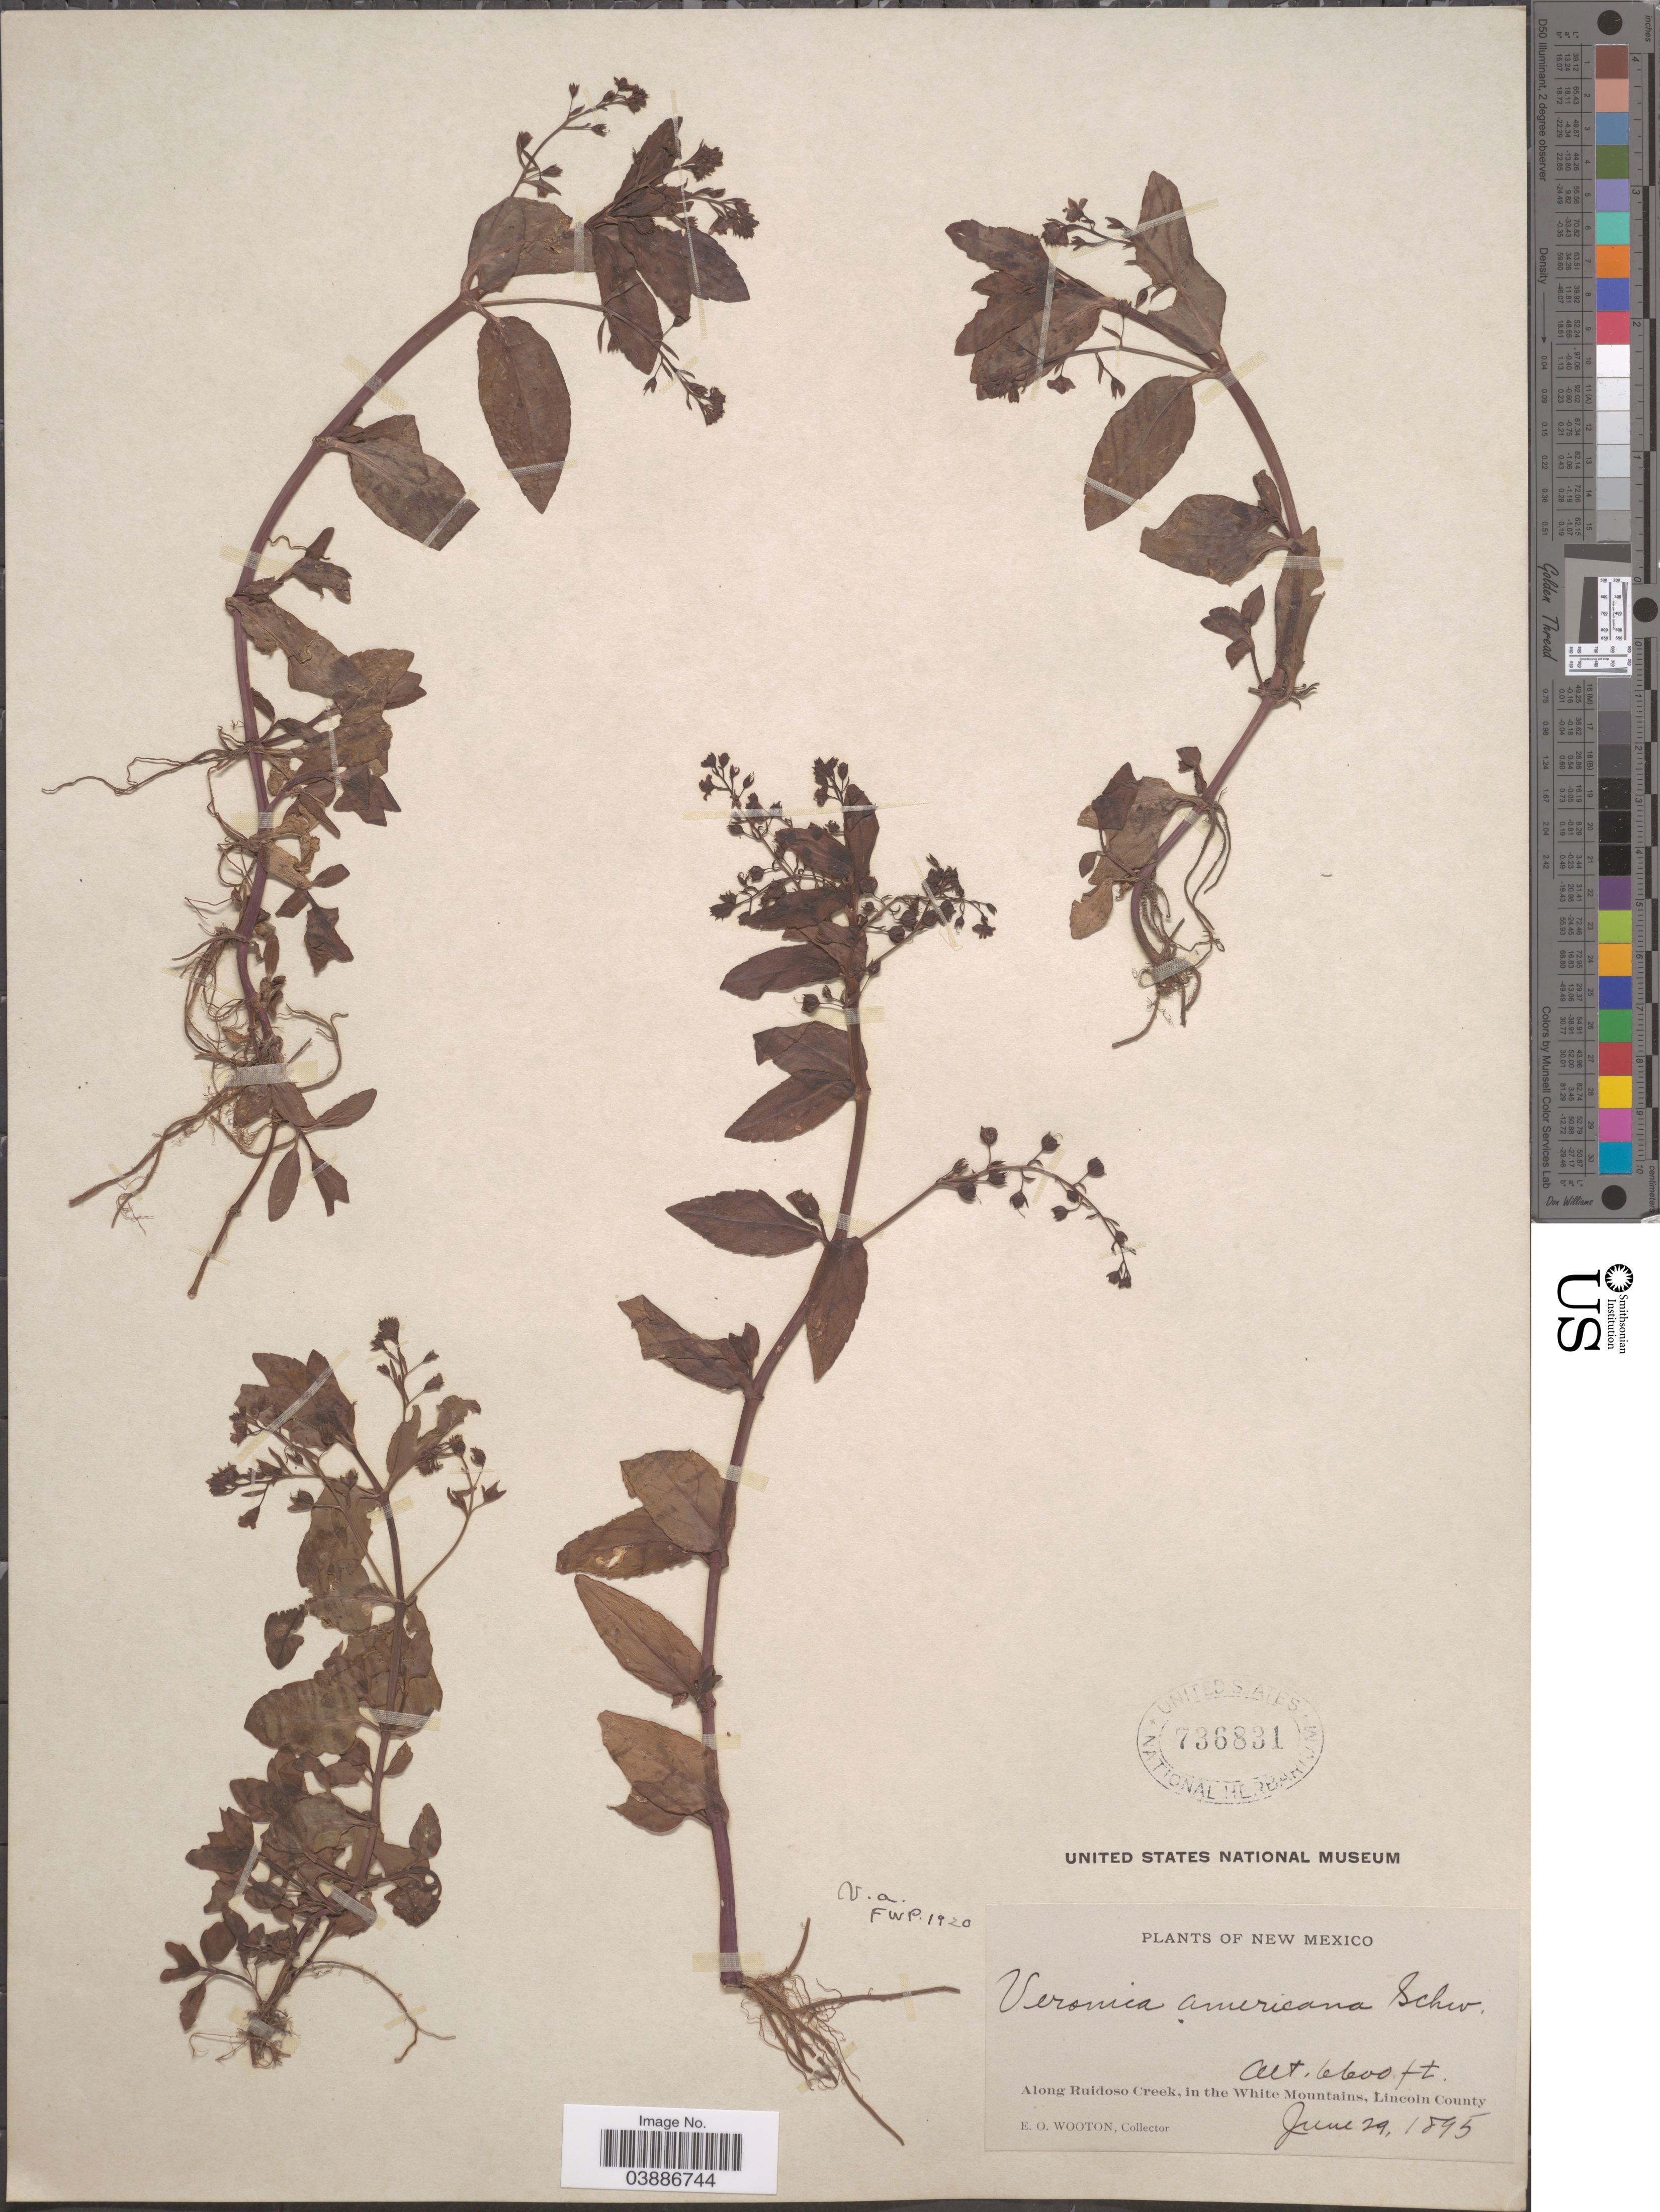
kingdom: Plantae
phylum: Tracheophyta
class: Magnoliopsida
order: Lamiales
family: Plantaginaceae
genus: Veronica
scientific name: Veronica americana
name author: Schwein. ex Benth.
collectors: E. O. Wooton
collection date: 1895-06-29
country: United States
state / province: New Mexico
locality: Along Ruidoso Creek, in the White Mountains, Lincoln County.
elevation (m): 2012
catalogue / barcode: US 736831